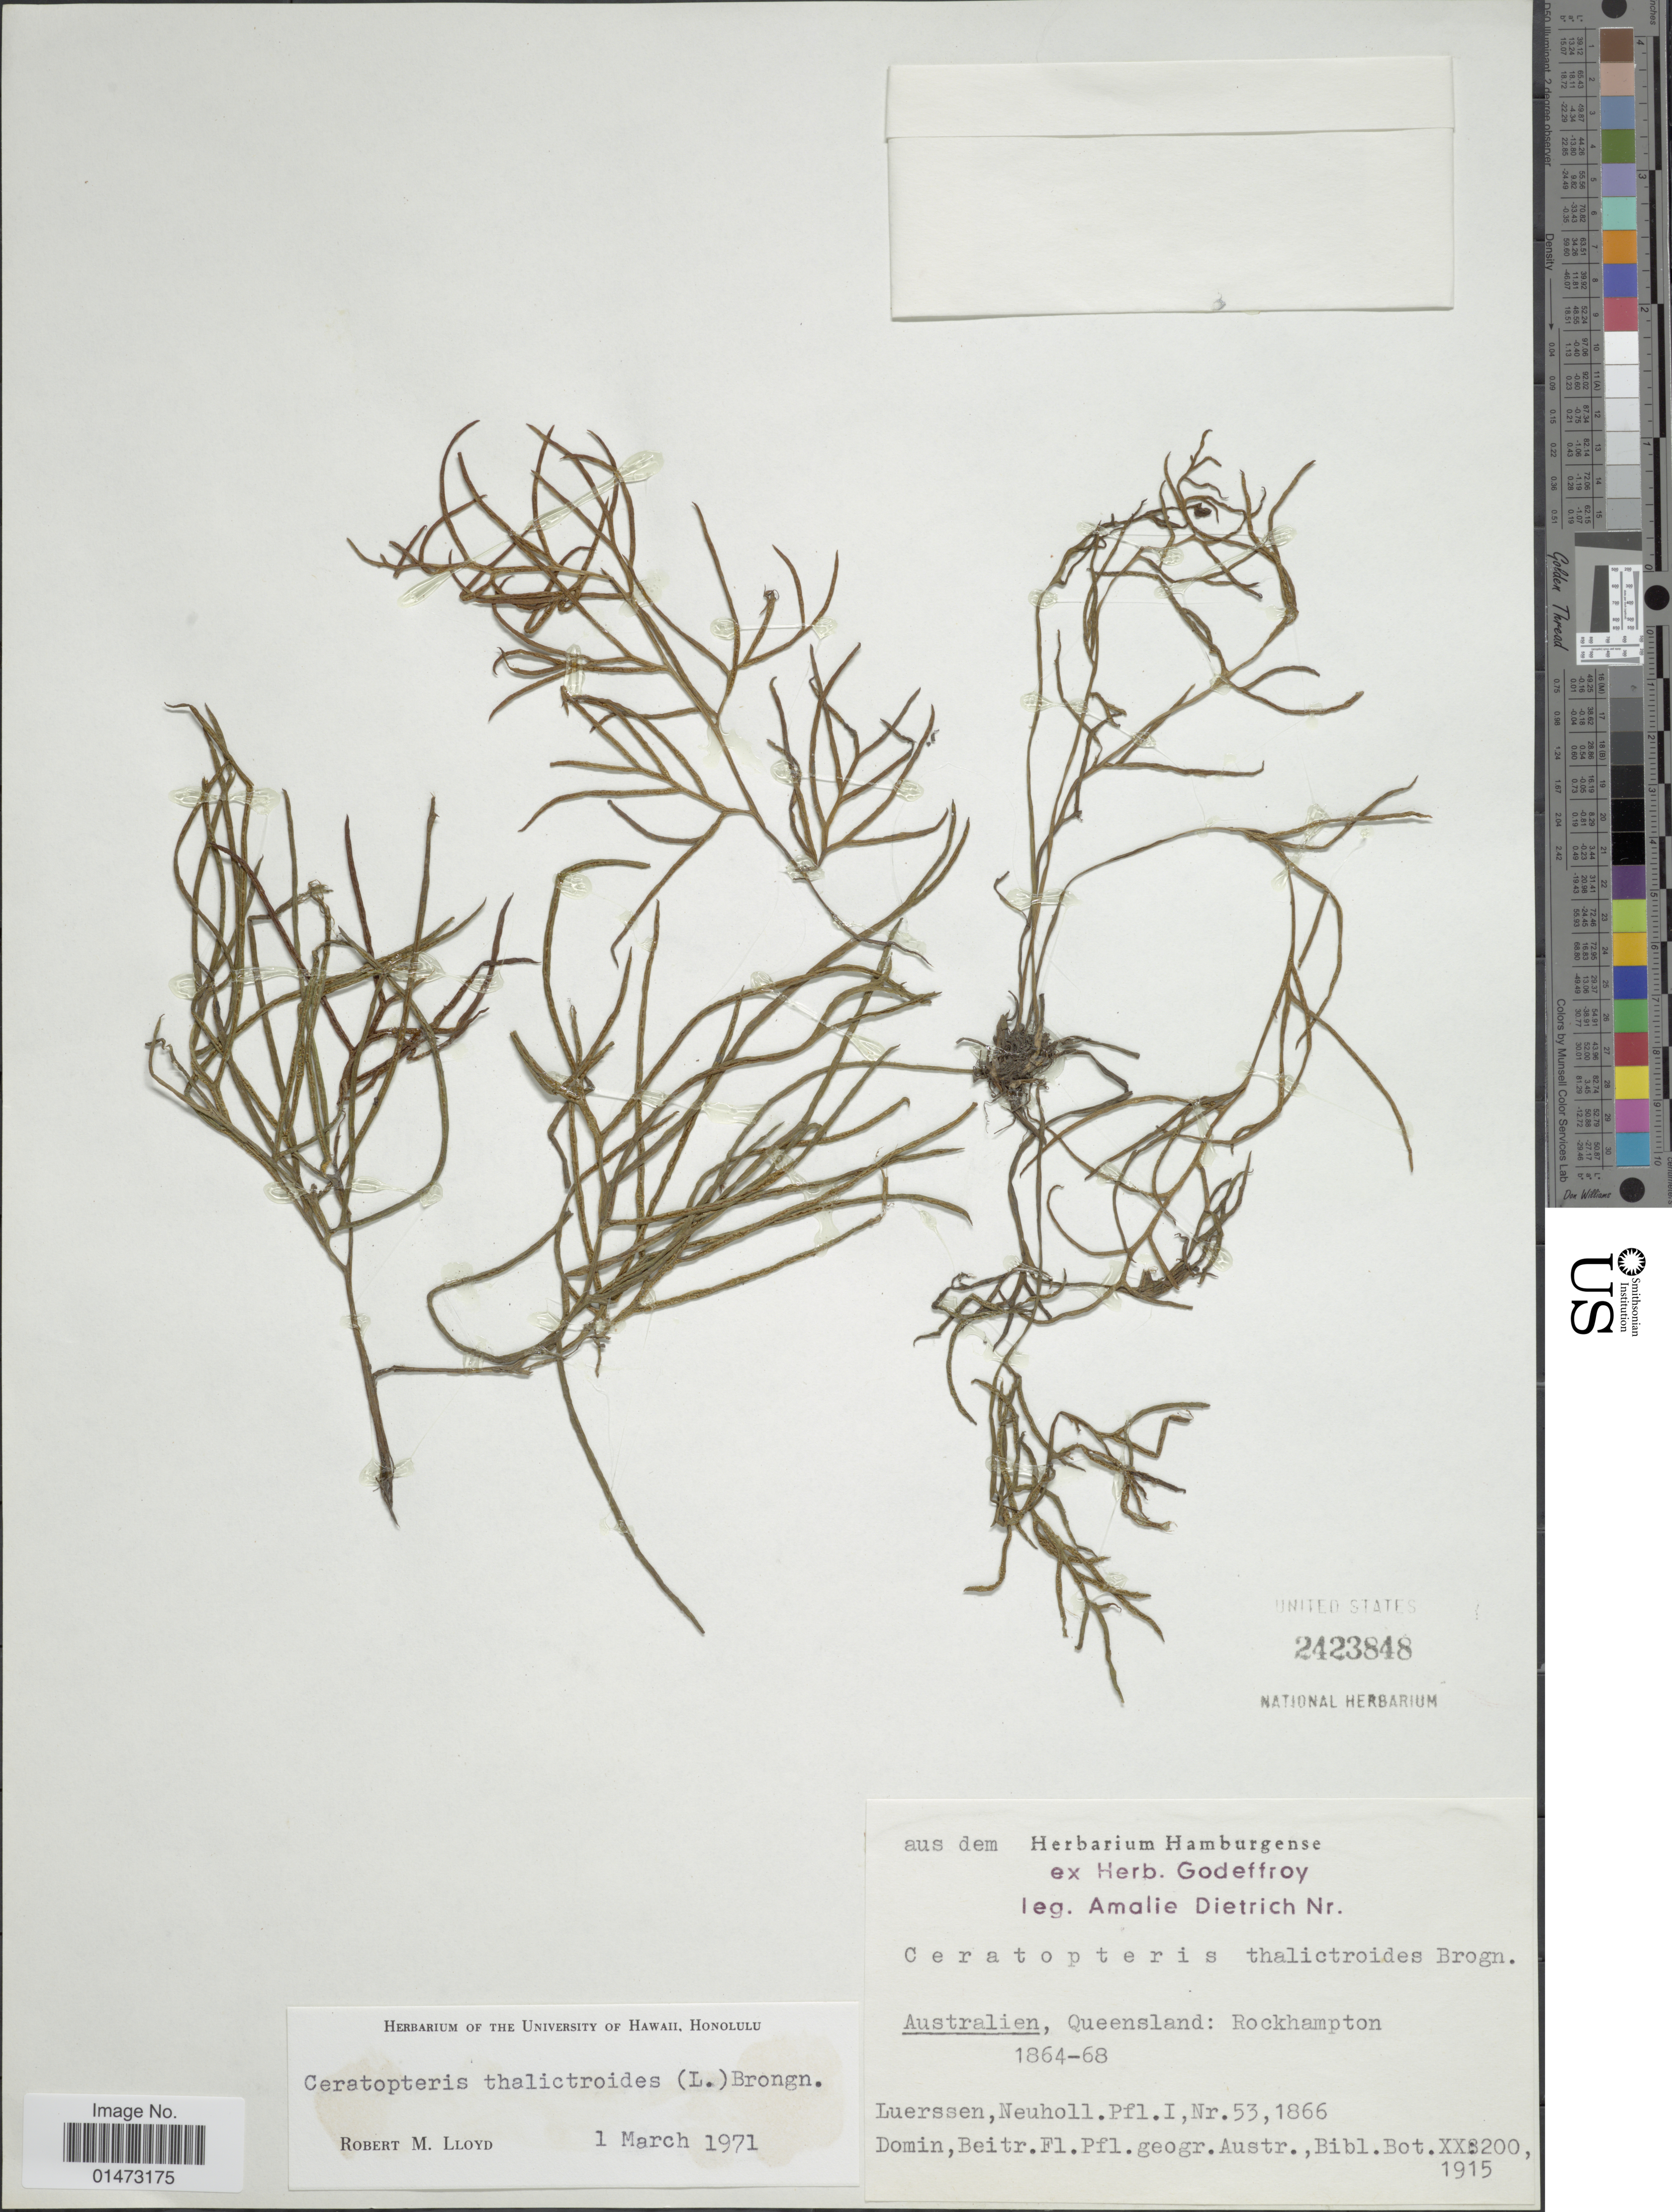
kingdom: Plantae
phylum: Tracheophyta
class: Polypodiopsida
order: Polypodiales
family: Pteridaceae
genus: Ceratopteris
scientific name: Ceratopteris thalictroides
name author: (L.) Brongn.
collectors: A. Dietrich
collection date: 1864/1868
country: Australia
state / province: Queensland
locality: Rockhampton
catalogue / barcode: US 2423848